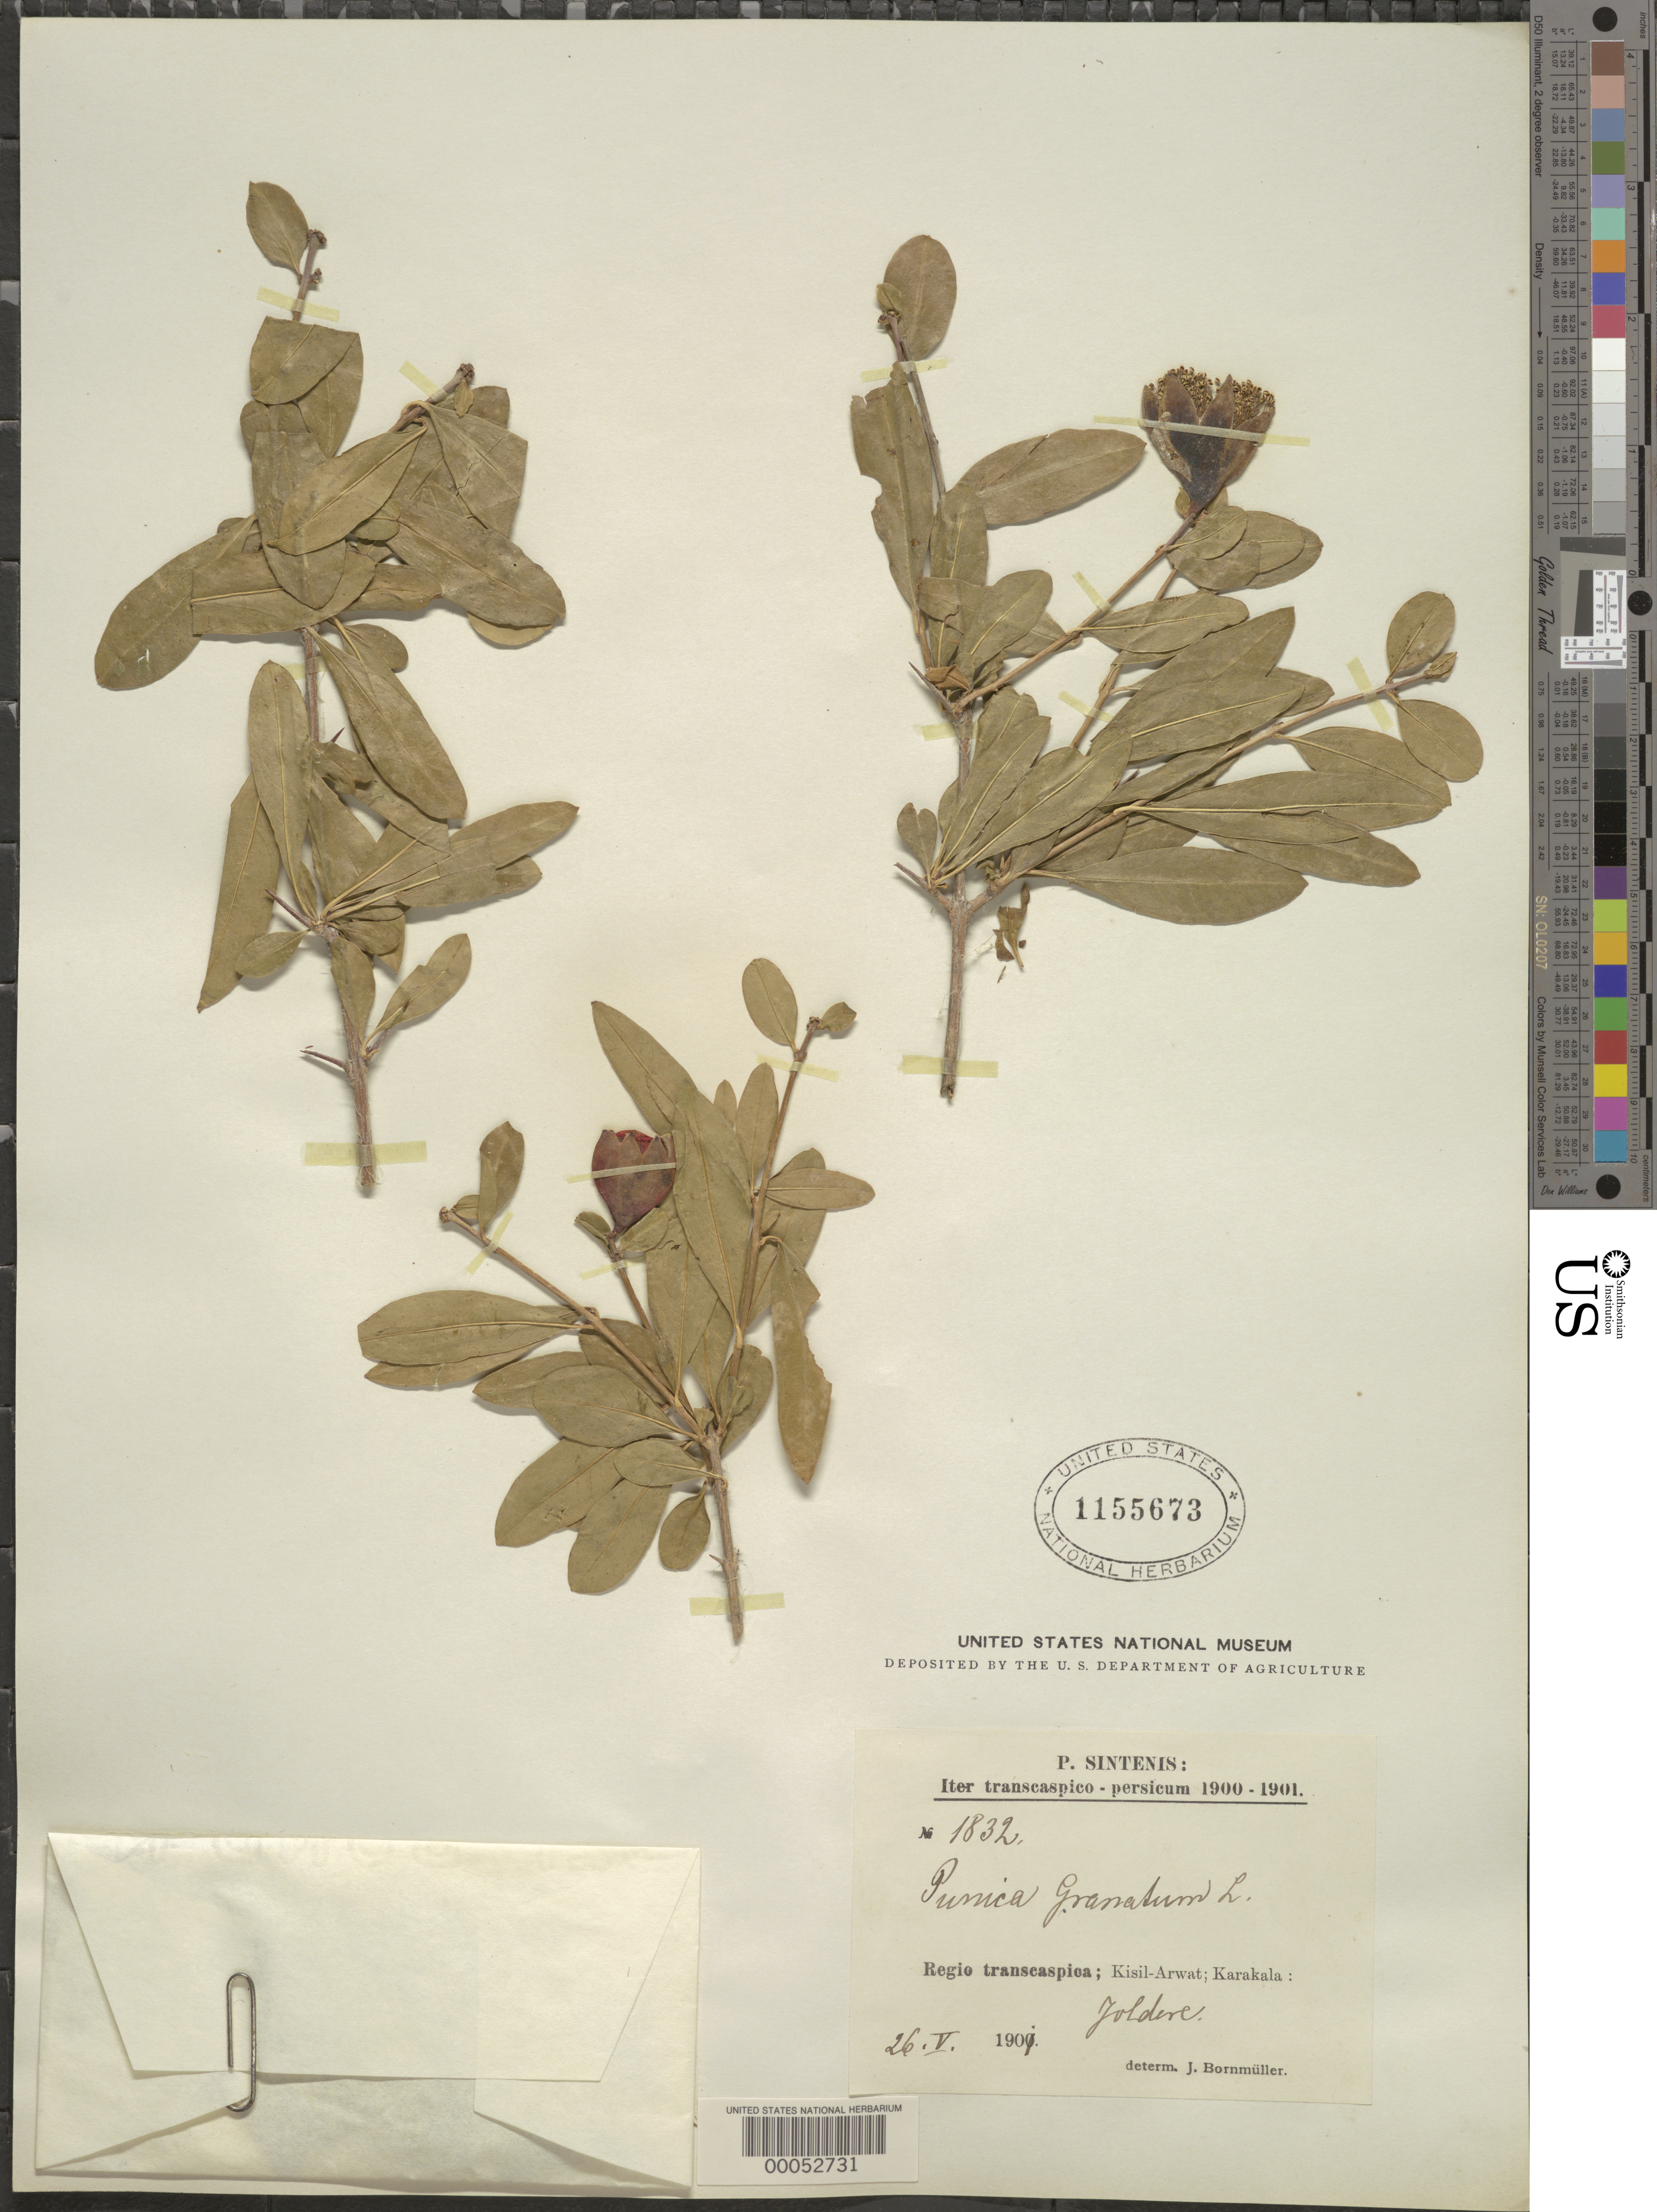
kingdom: Plantae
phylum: Tracheophyta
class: Magnoliopsida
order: Myrtales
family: Lythraceae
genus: Punica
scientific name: Punica granatum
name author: L.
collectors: P. Sintenis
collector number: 1832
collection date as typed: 26 May 1901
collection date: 1901-05-26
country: Turkmenistan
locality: Kisil-arwat, karakala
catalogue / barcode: US 1155673